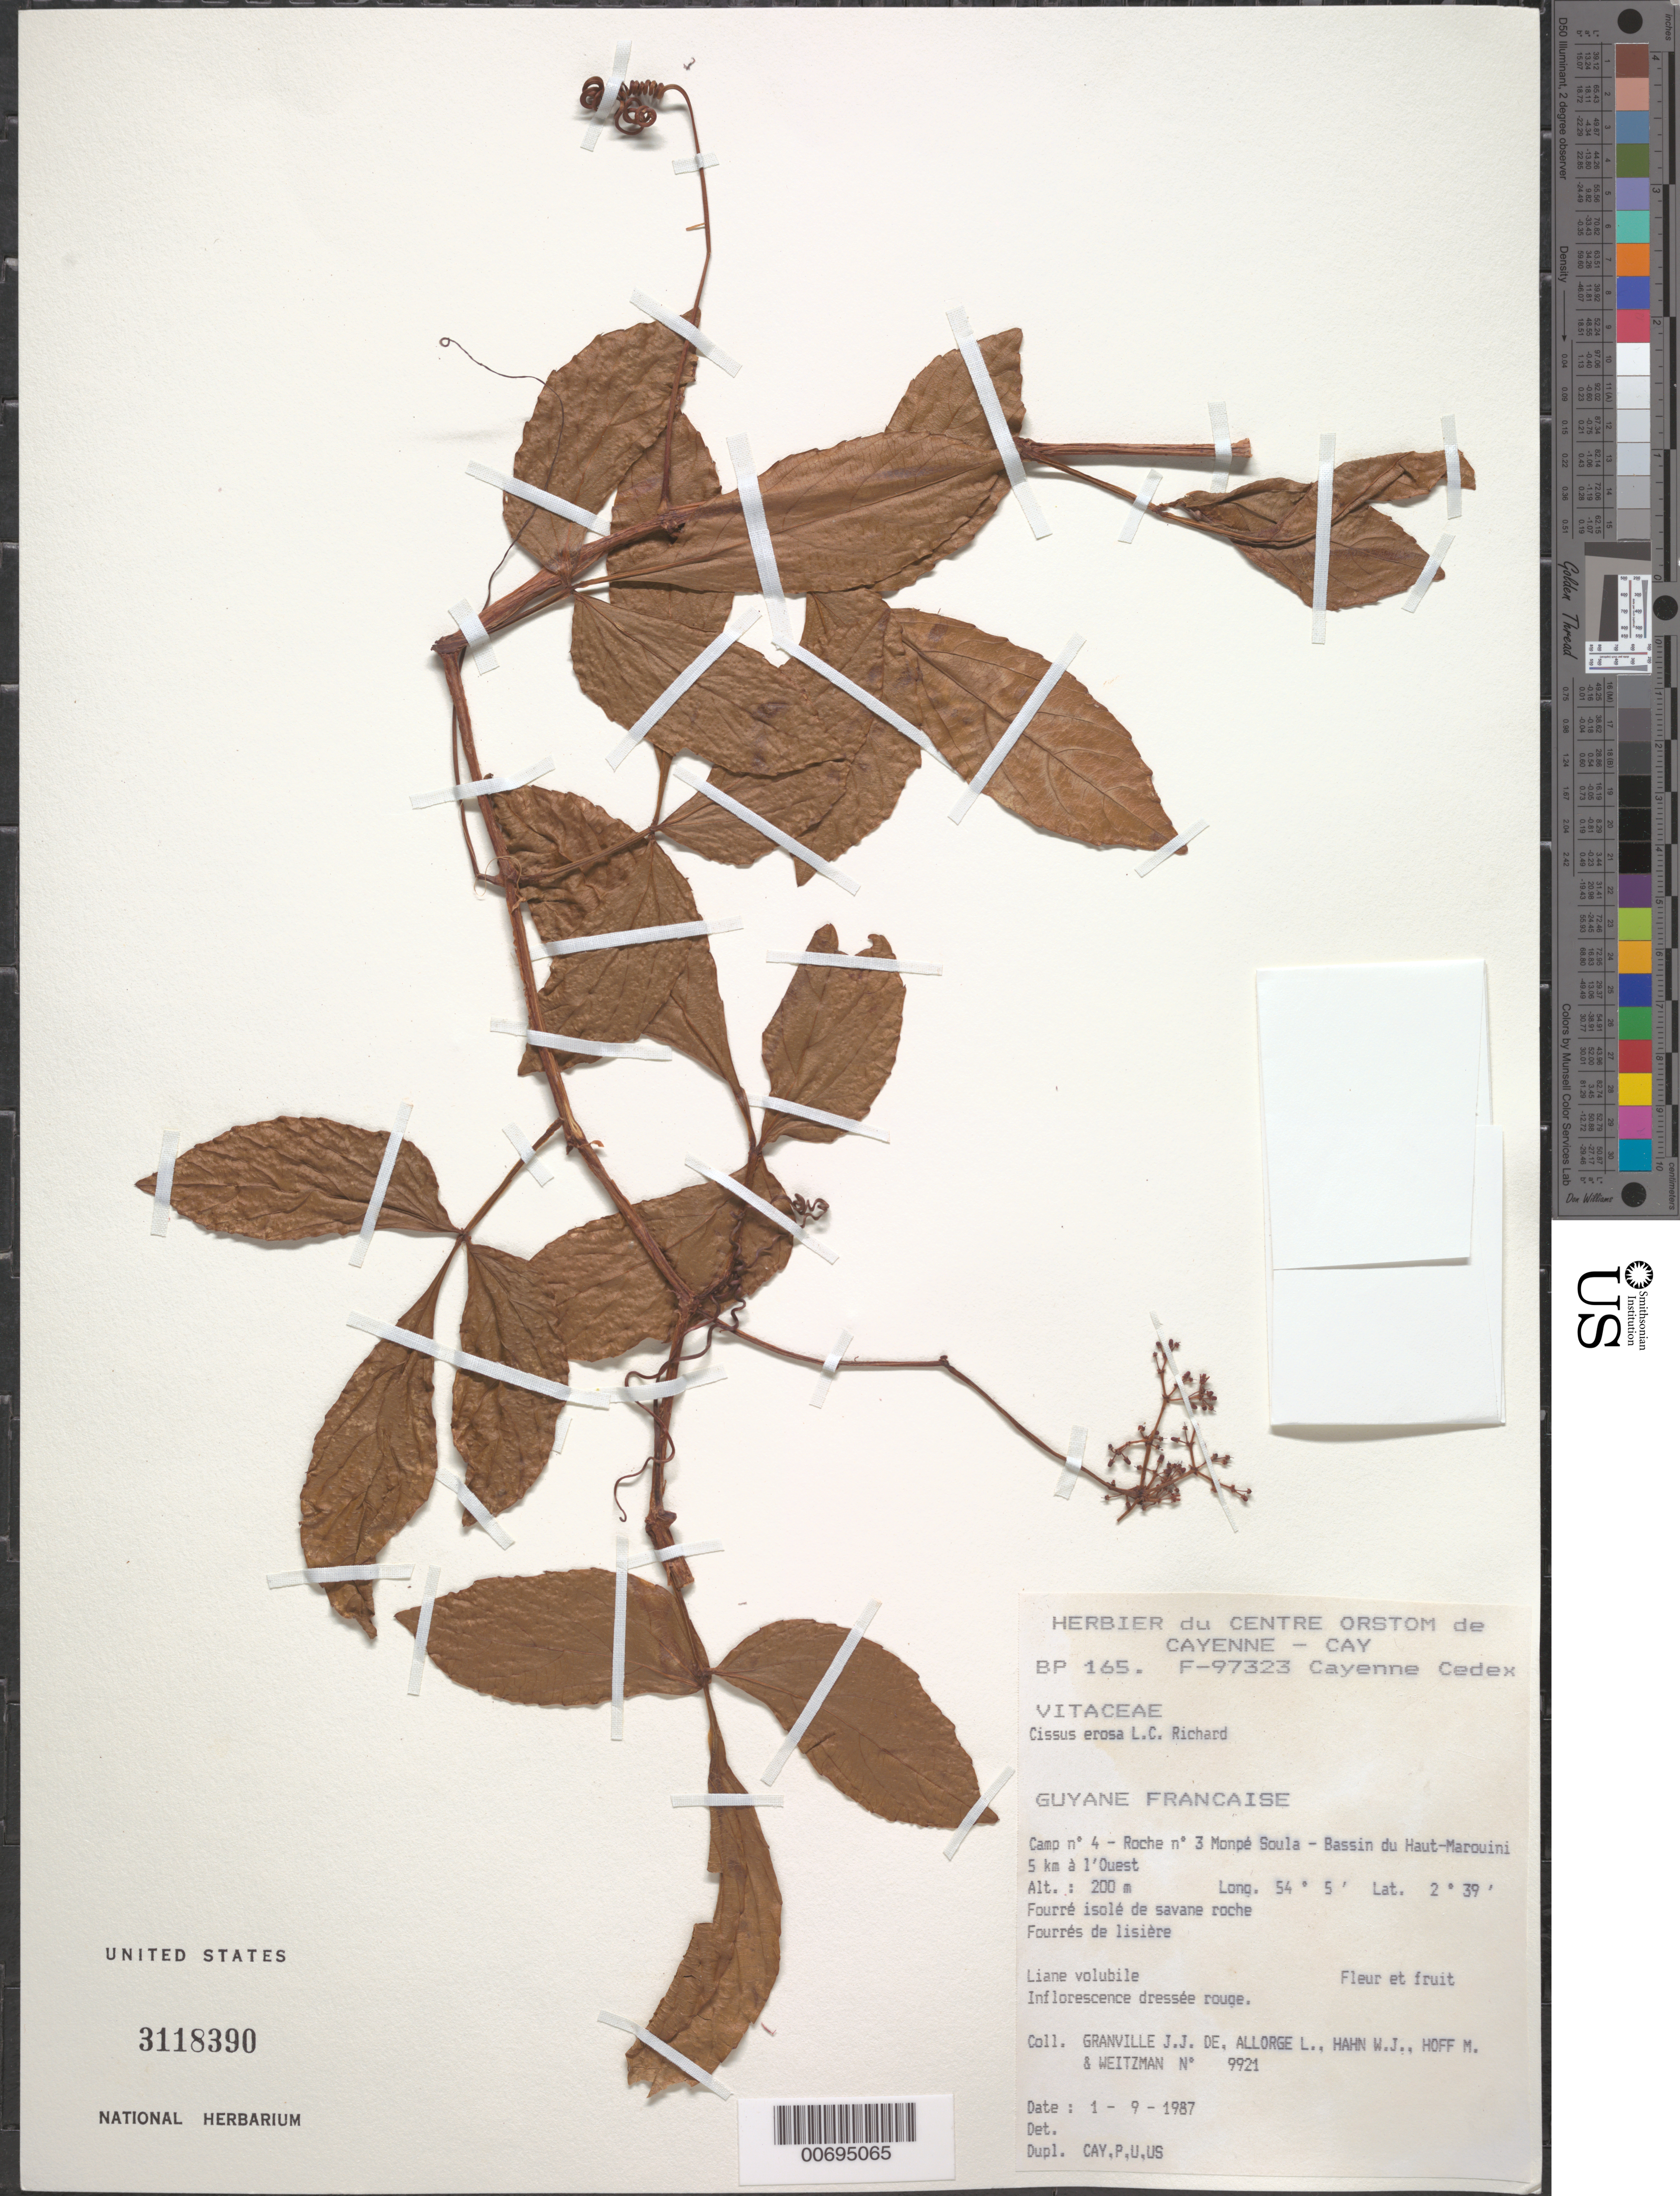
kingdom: Plantae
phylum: Tracheophyta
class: Magnoliopsida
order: Vitales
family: Vitaceae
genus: Cissus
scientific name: Cissus erosa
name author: Rich.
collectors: J.-J. de Granville, L. Allorge, W. J. Hahn, M. Hoff & A. L. Weitzman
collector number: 9921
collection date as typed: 1-Sep-87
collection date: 1987-09-01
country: French Guiana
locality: Monpé Soula, Camp #4, roche no. 3; Bassin du Haut-Marouini, 5 km W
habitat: Fourré isolé de savane roche, fourrés de lisière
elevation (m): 200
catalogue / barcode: US 3118390